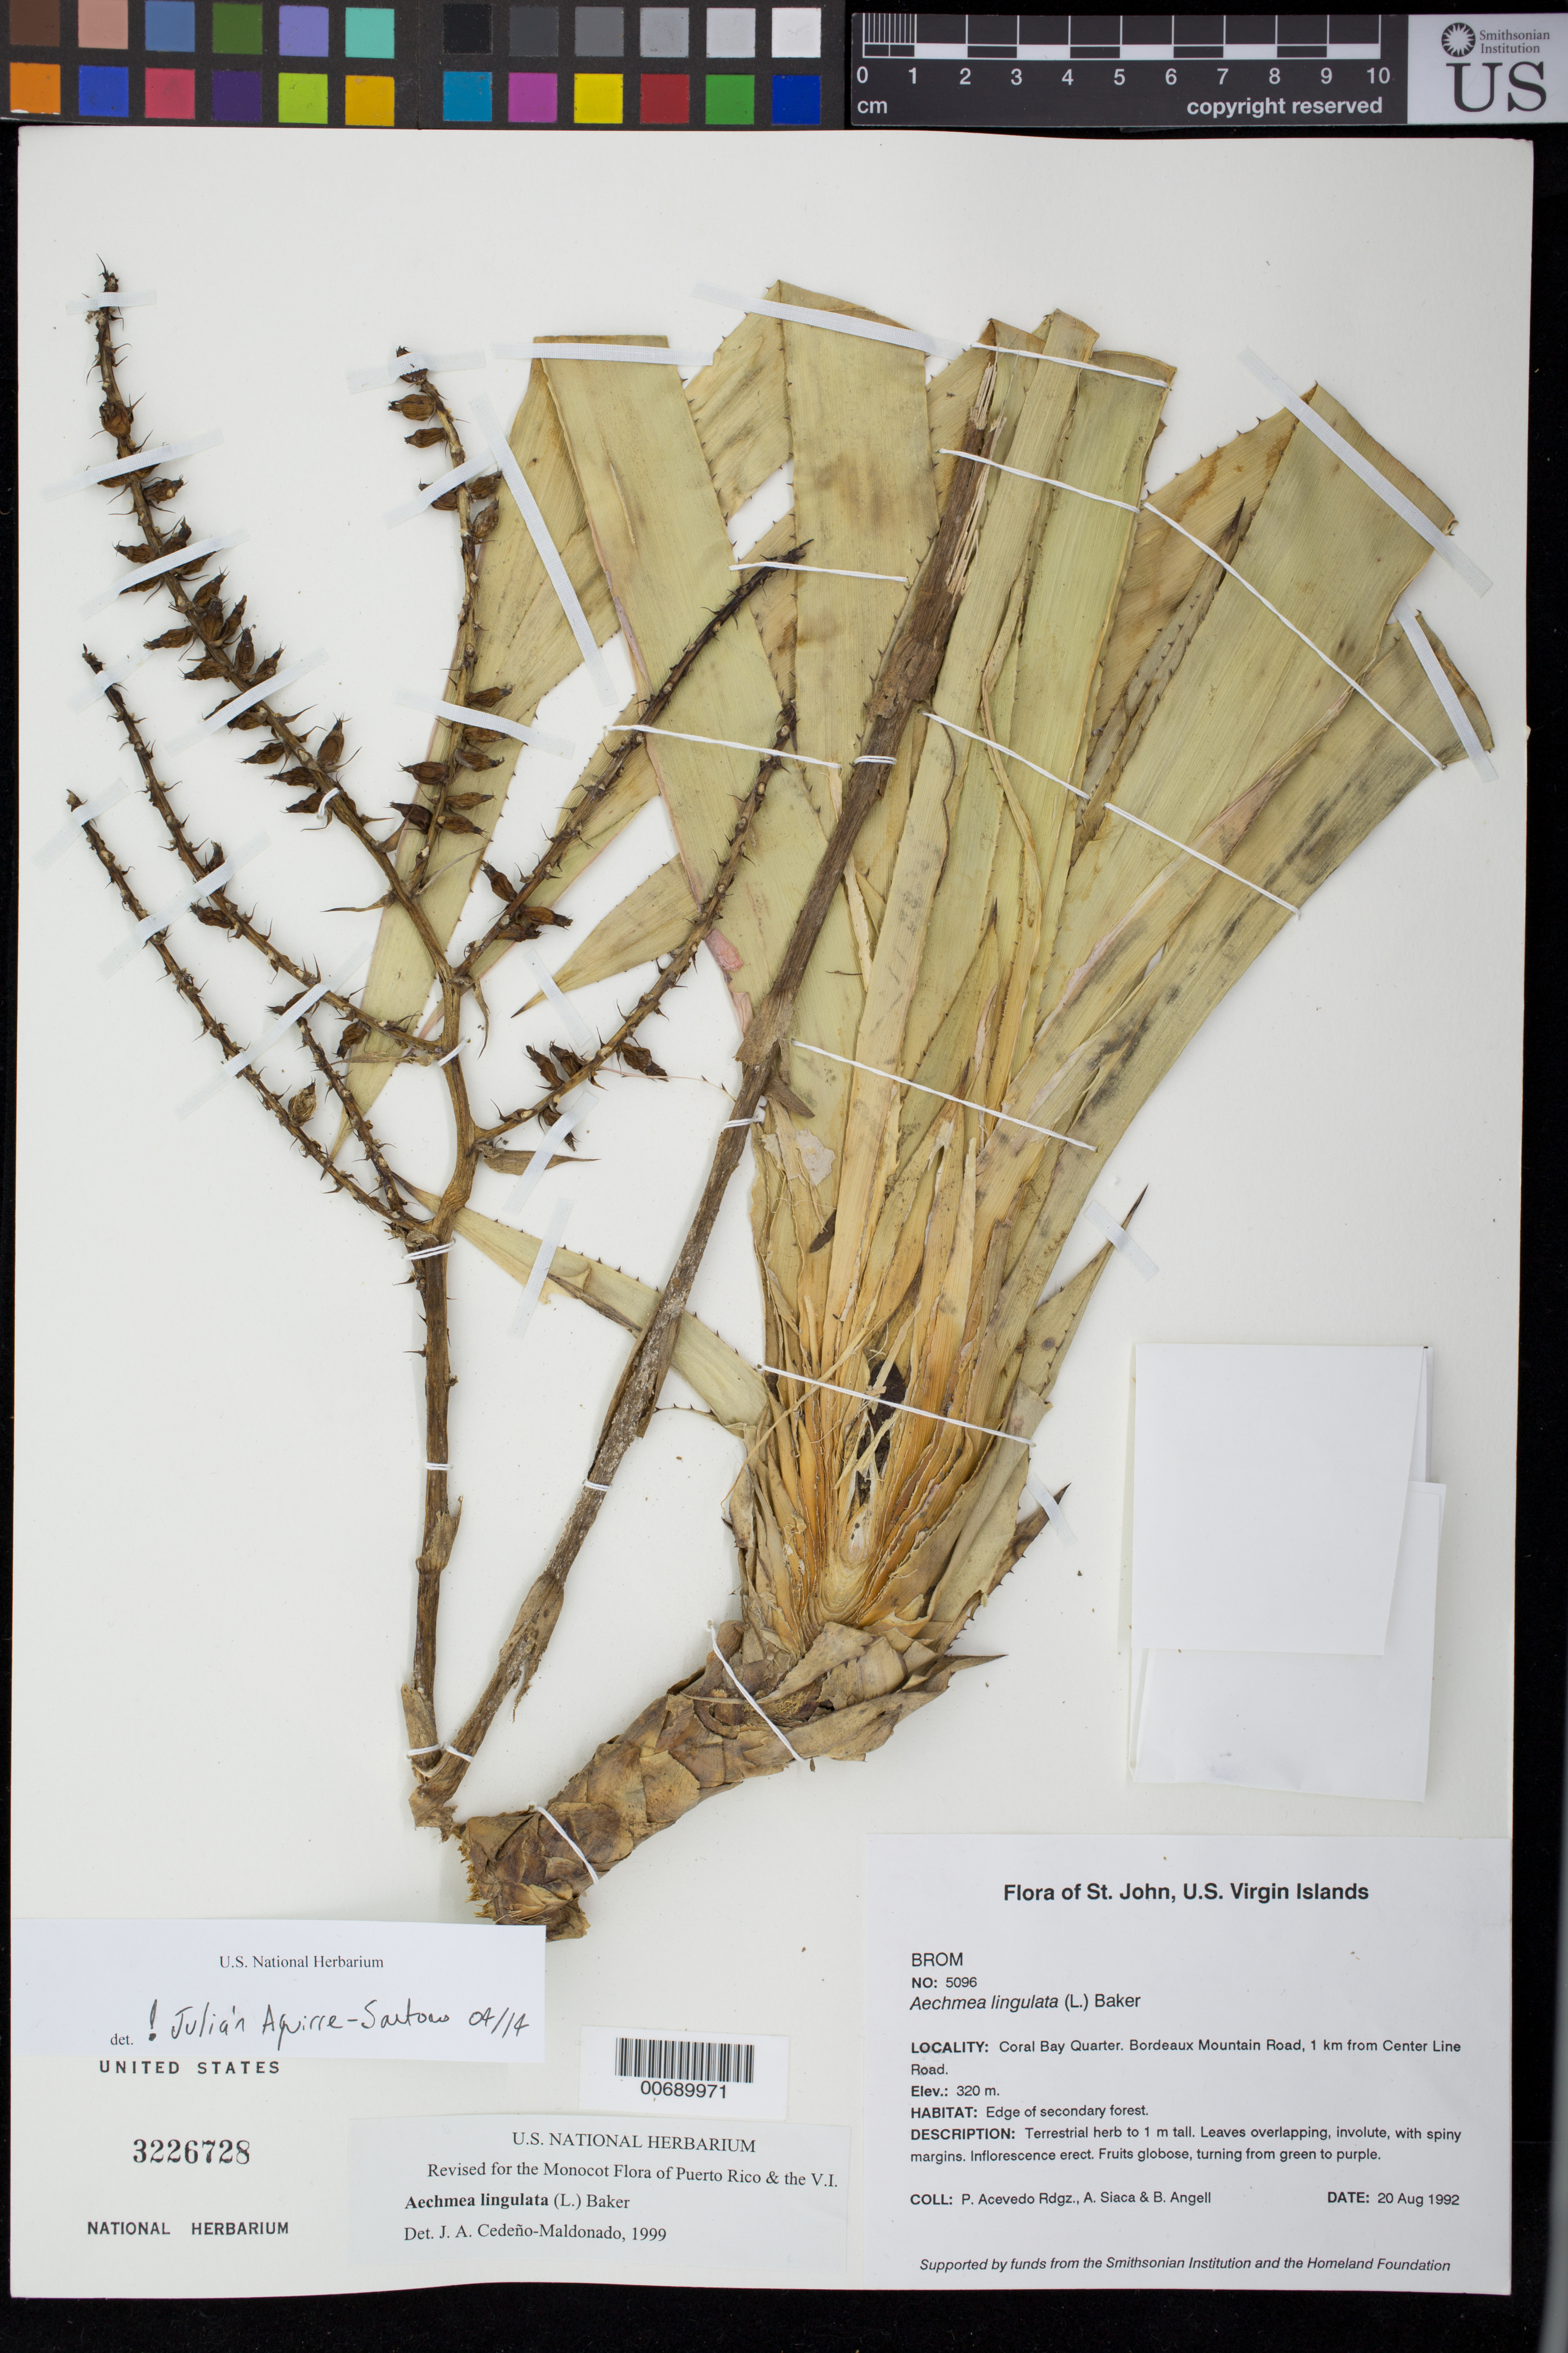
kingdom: Plantae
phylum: Tracheophyta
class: Liliopsida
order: Poales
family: Bromeliaceae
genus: Wittmackia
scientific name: Wittmackia lingulata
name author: (L.) Mez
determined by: Strong, Mark T., (BOT), Smithsonian Institution - National Museum of Natural History (UNITED STATES)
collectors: P. Acevedo-Rodr., A. Siaca & Bobbi Angell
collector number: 5096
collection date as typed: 20 Aug 1992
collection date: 1992-08-20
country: U.S. Virgin Islands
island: St. John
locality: Coral Bay Quarter; along dirt road to Bordeaux Mountain., 1 km from Center Line Road.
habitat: Edge of secondary forest.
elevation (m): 320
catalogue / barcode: US 3226728